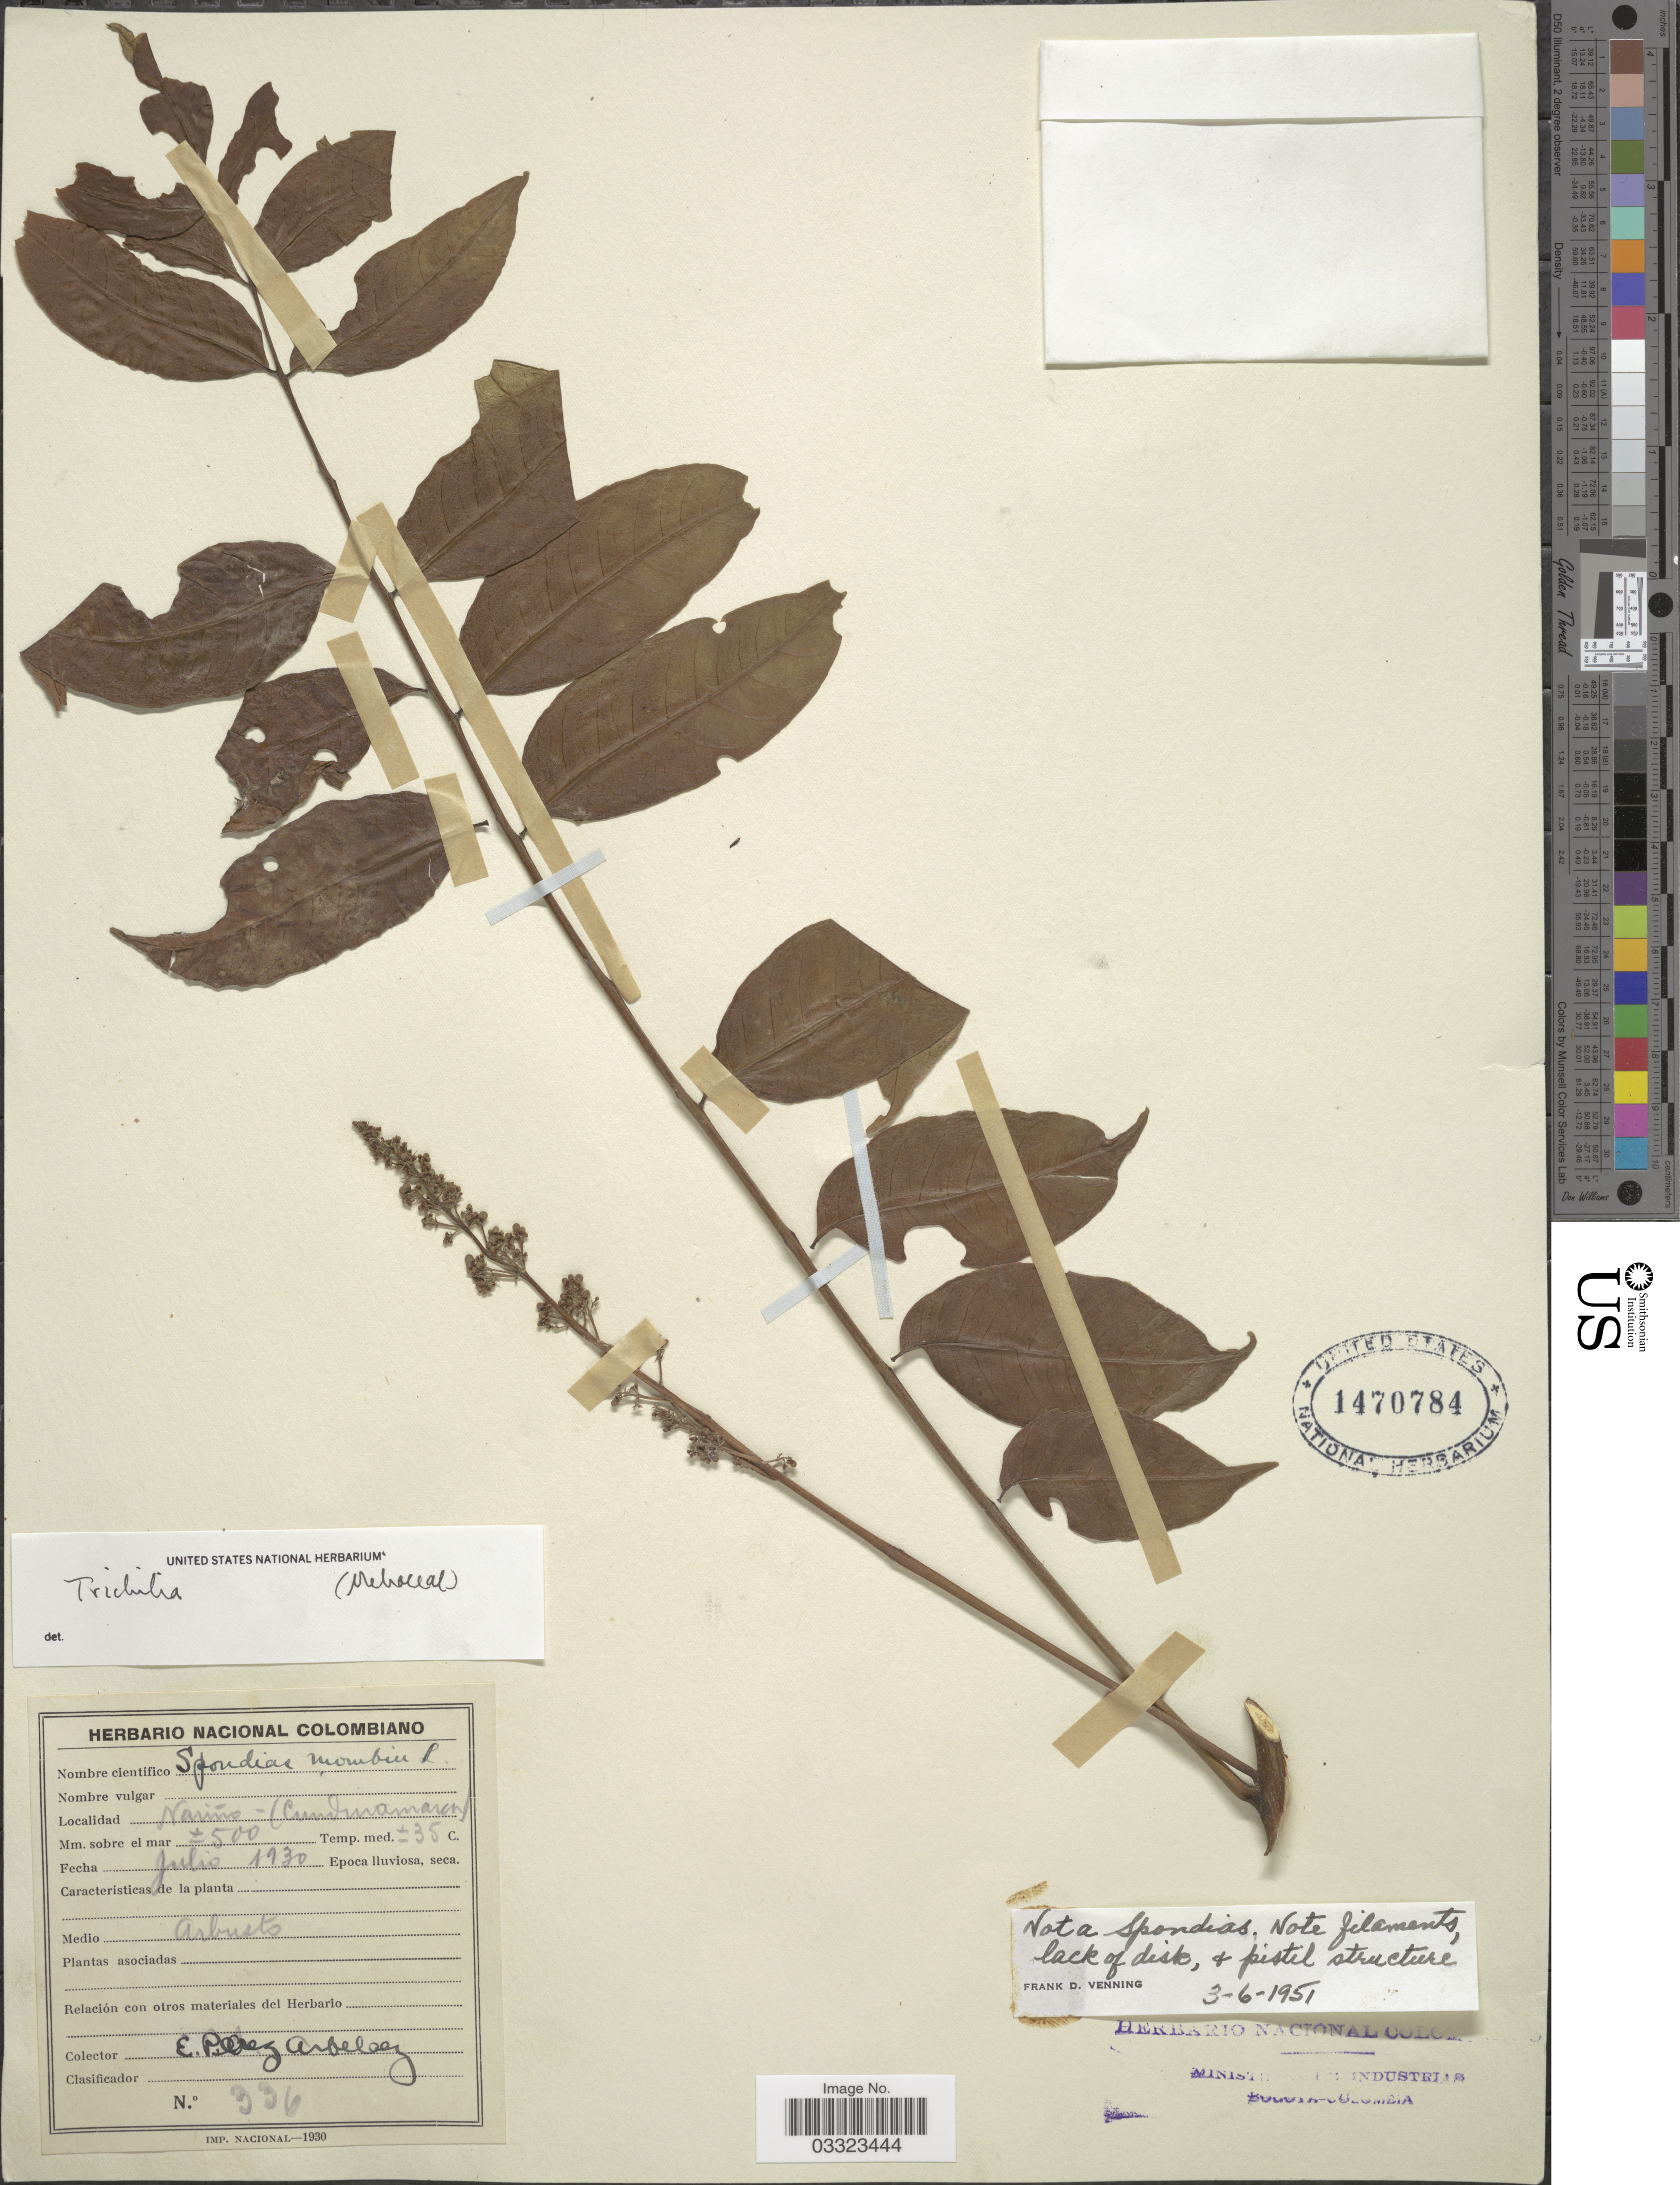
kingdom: Plantae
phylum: Tracheophyta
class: Magnoliopsida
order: Sapindales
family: Meliaceae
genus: Trichilia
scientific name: Trichilia sp.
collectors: E. Pérez Arbeláez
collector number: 336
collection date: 1930-07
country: Colombia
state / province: Cundinamarca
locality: Nariño.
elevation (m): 500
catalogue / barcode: US 1470784